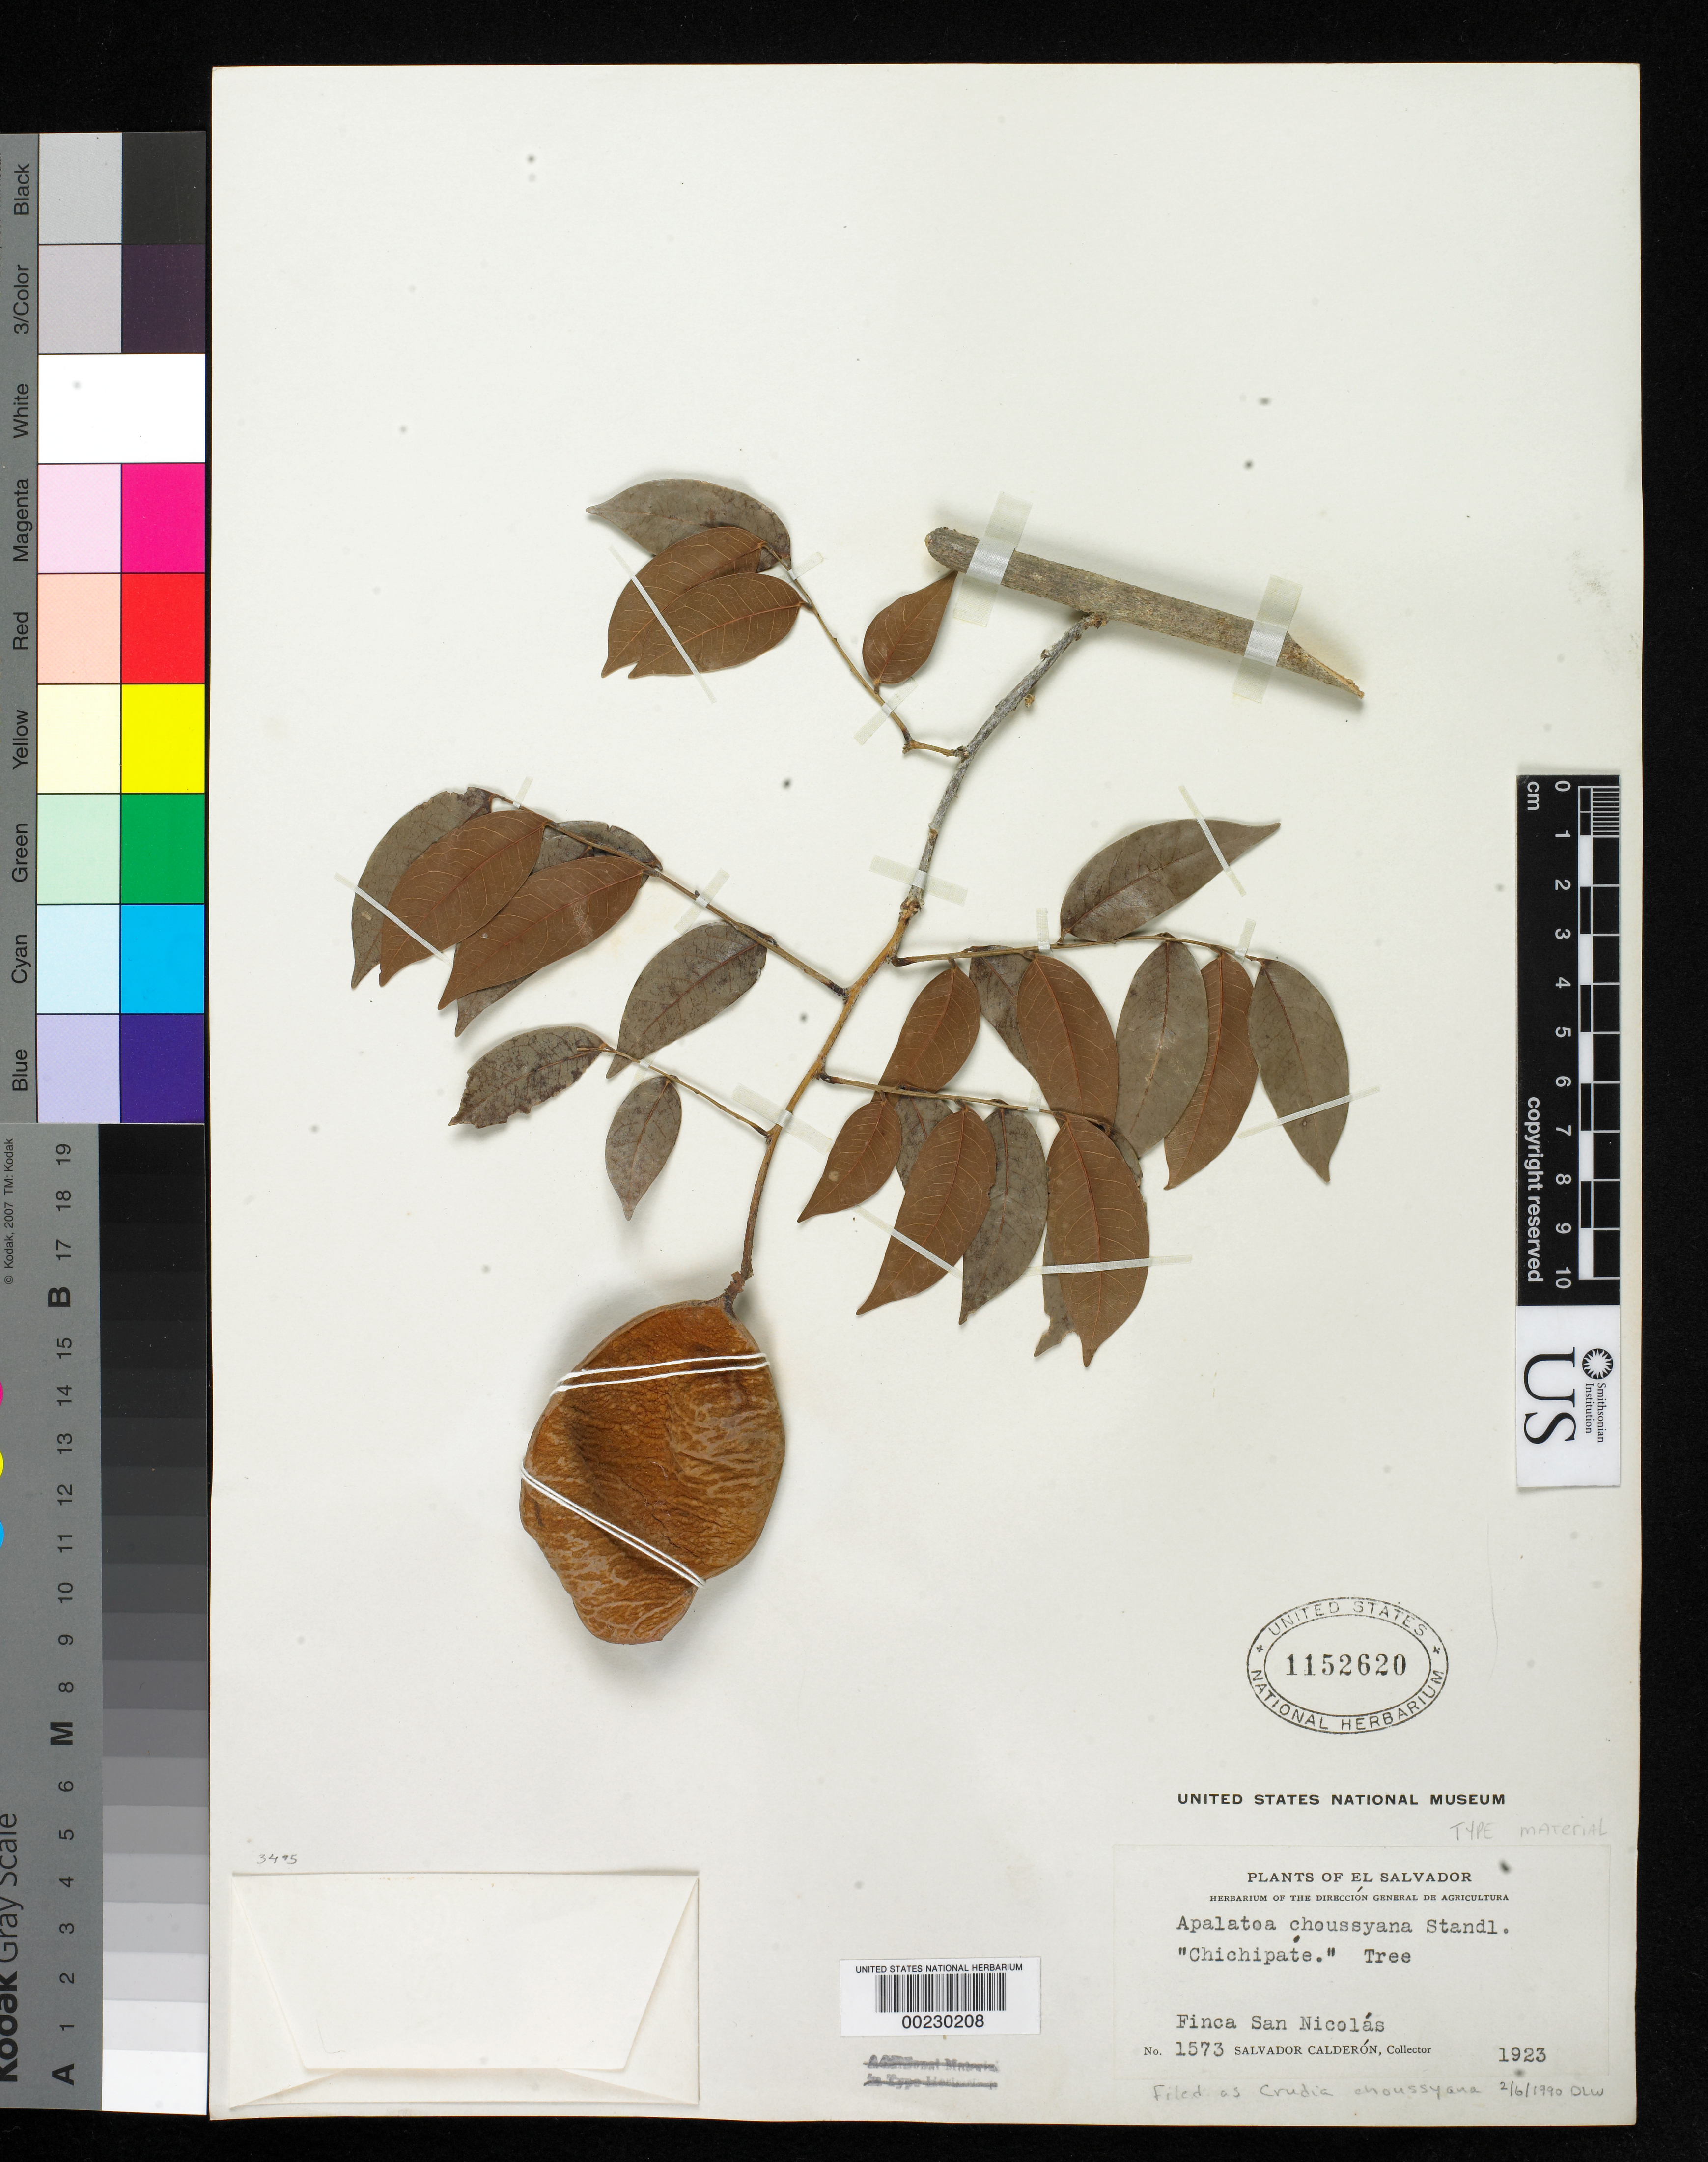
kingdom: Plantae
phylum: Tracheophyta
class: Magnoliopsida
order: Fabales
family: Fabaceae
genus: Apalatoa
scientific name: Apalatoa choussyana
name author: Standl.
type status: Isotype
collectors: S. Calderón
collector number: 1573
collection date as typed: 1923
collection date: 1923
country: El Salvador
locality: Finca San Nicolas.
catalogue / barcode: US 1152620